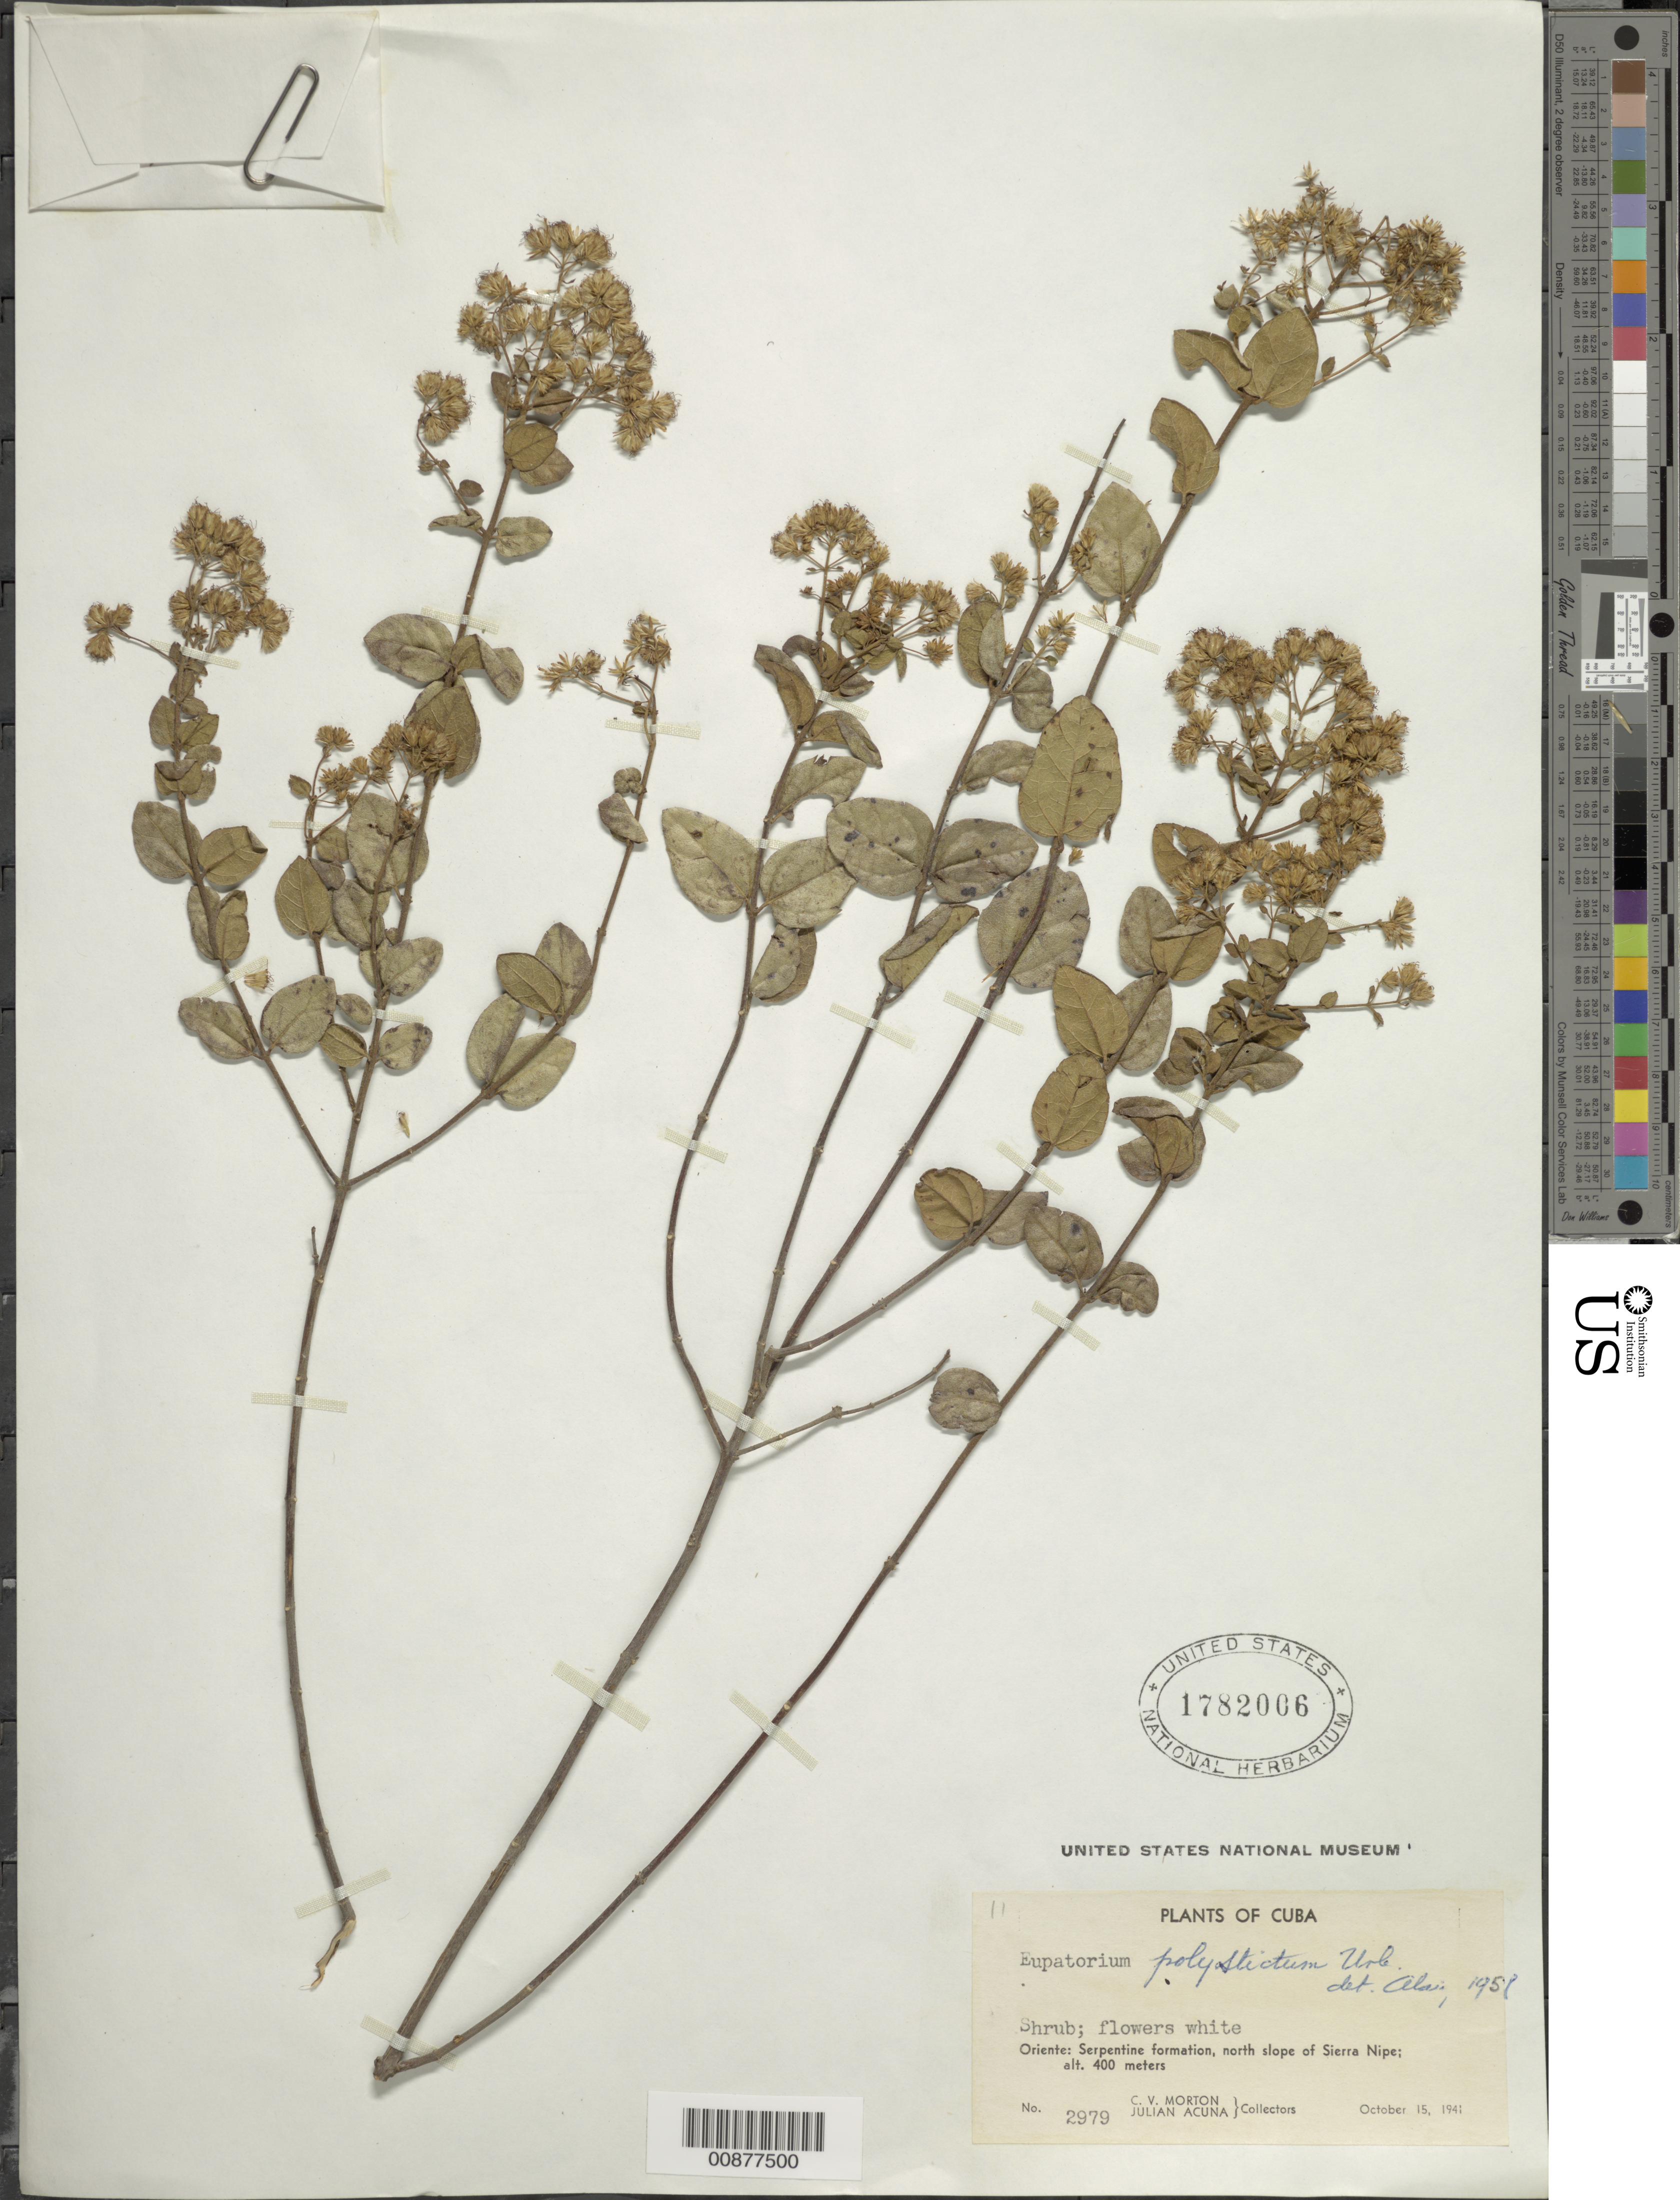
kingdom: Plantae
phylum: Tracheophyta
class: Magnoliopsida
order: Asterales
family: Asteraceae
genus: Koanophyllon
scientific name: Koanophyllon polystictum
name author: (Urb.) R.M. King & H. Rob.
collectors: C. V. Morton & J. Acuña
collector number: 2979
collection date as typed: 15 Oct 1941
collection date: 1941-10-15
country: Cuba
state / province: Oriente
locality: North slope of Sierra Nipe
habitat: On serpentine formation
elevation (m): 400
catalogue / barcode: US 1782006